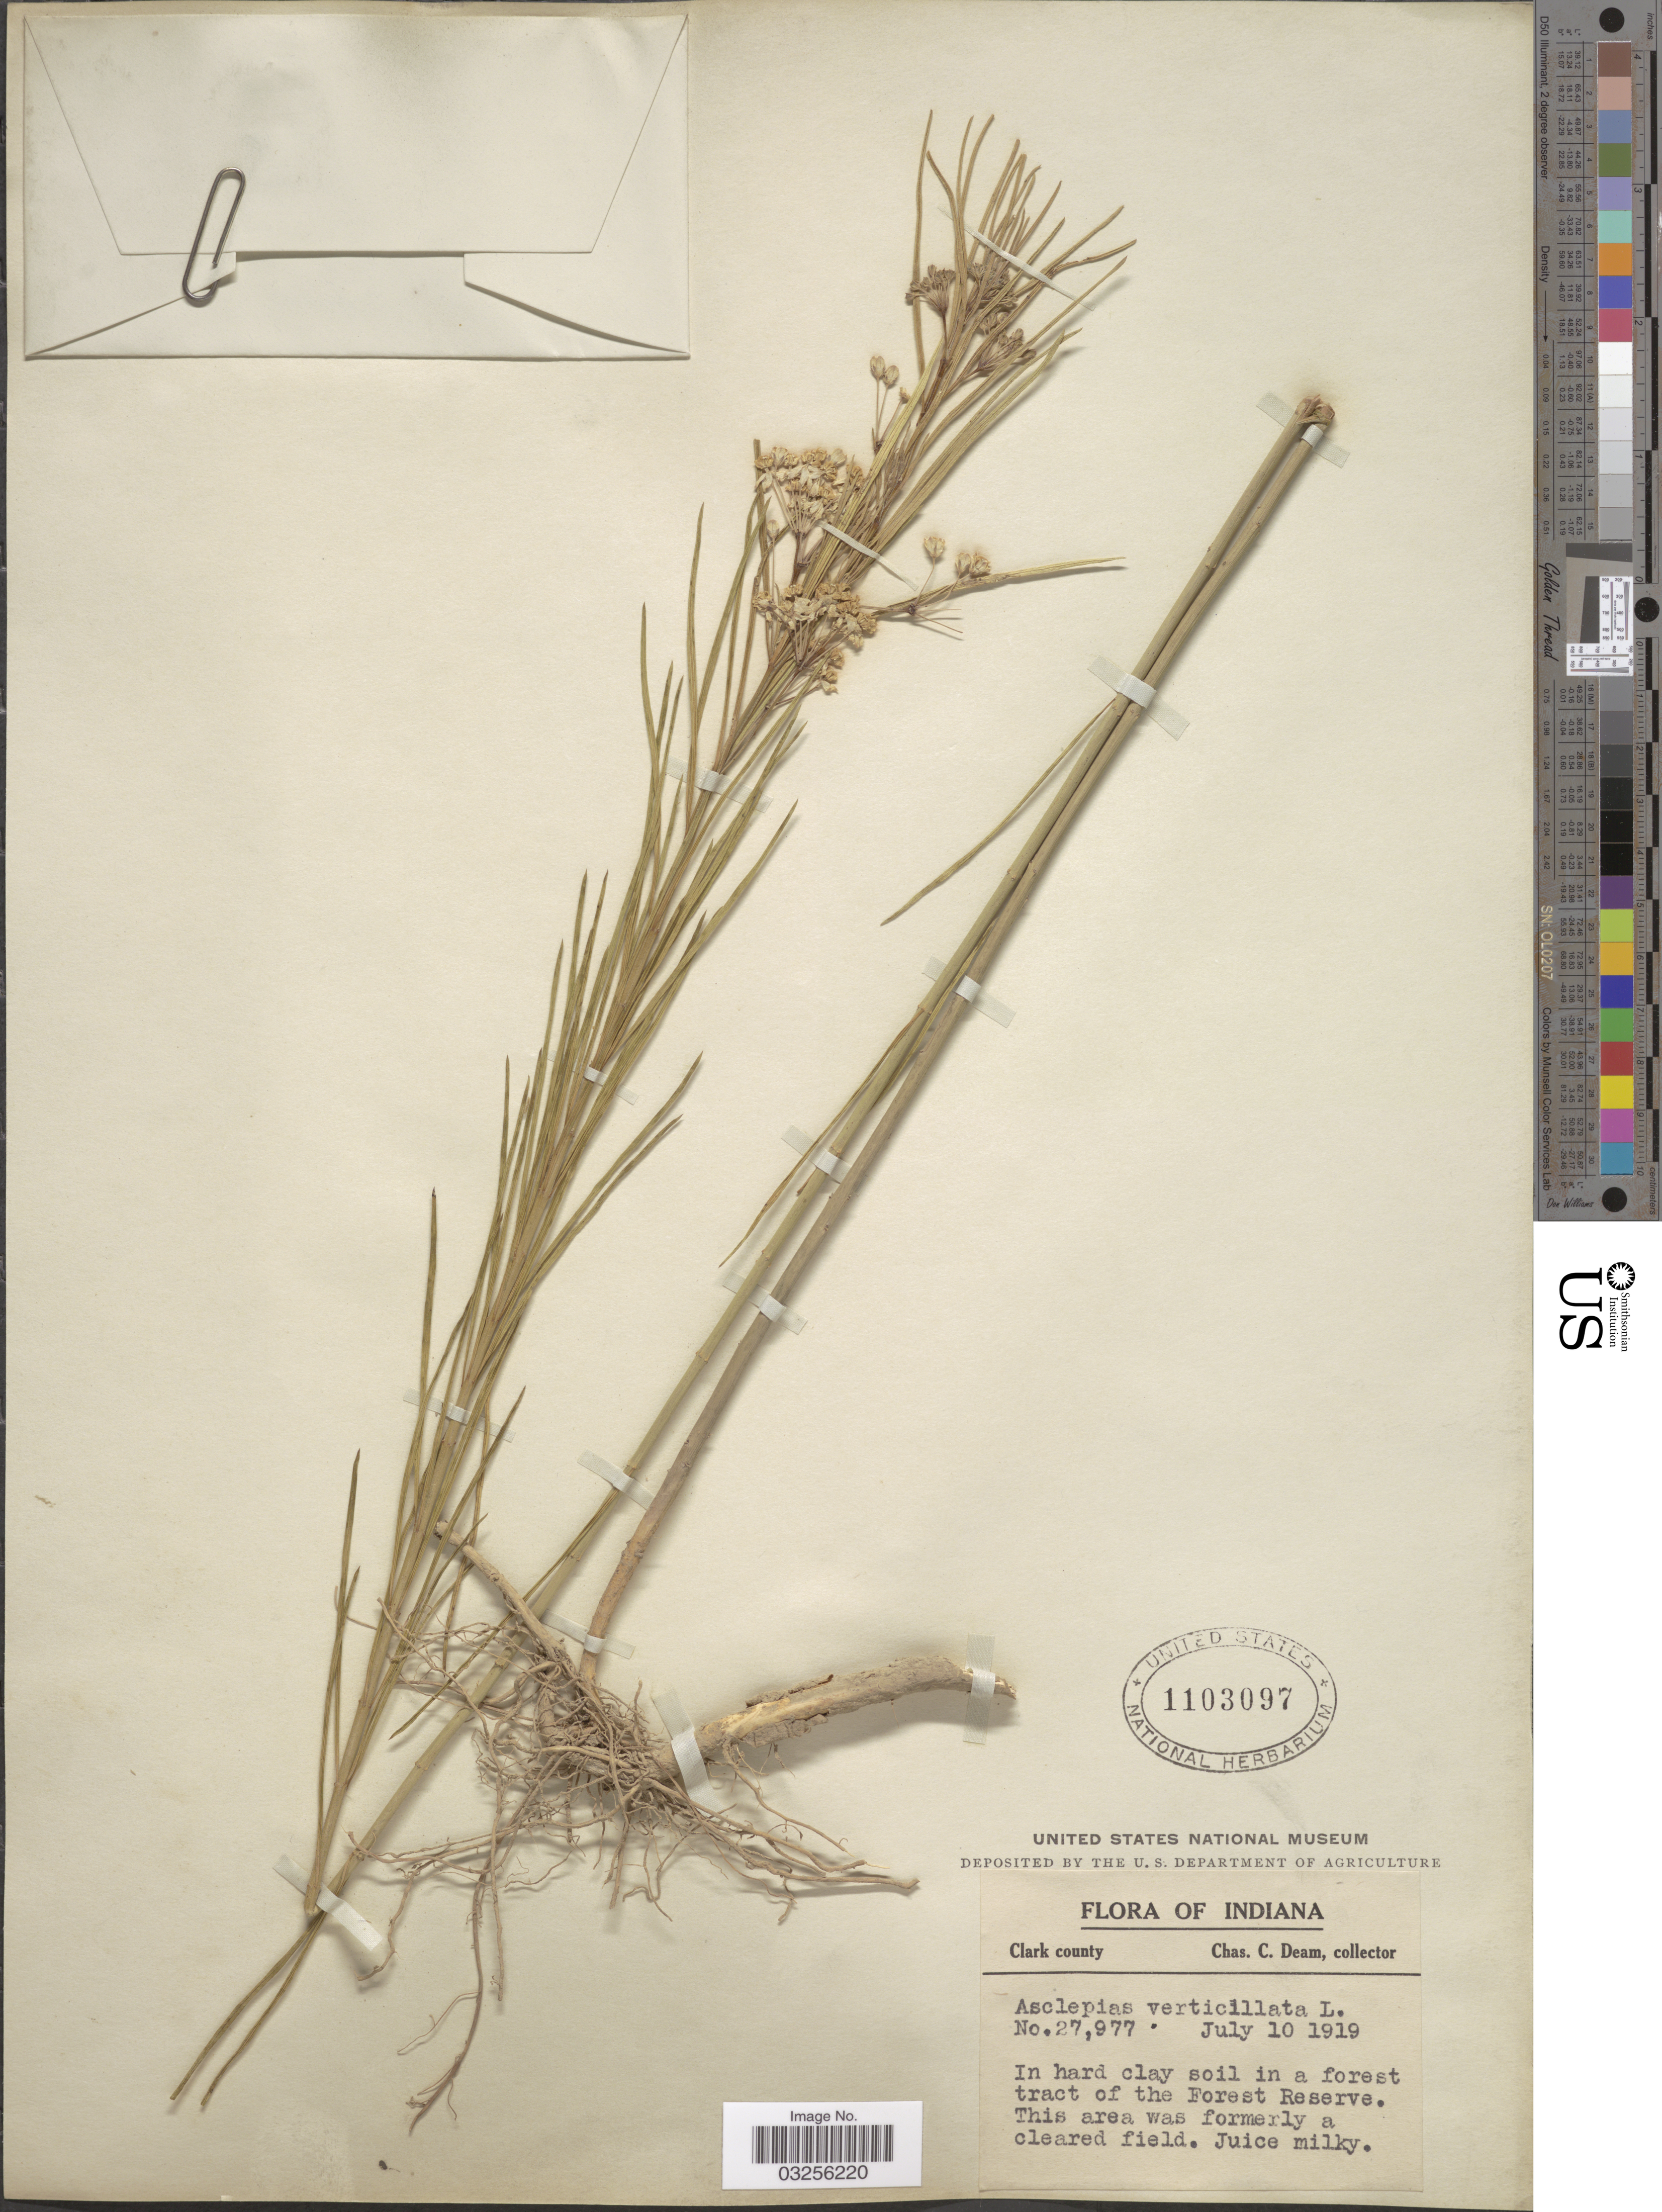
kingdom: Plantae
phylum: Tracheophyta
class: Magnoliopsida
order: Gentianales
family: Apocynaceae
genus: Asclepias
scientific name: Asclepias verticillata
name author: L.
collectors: C. C. Deam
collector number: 27977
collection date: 1919-07-10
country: United States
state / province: Indiana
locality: Clark county. In hard clay soil in a forest tract of the Forest Reserve.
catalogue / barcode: US 1103097